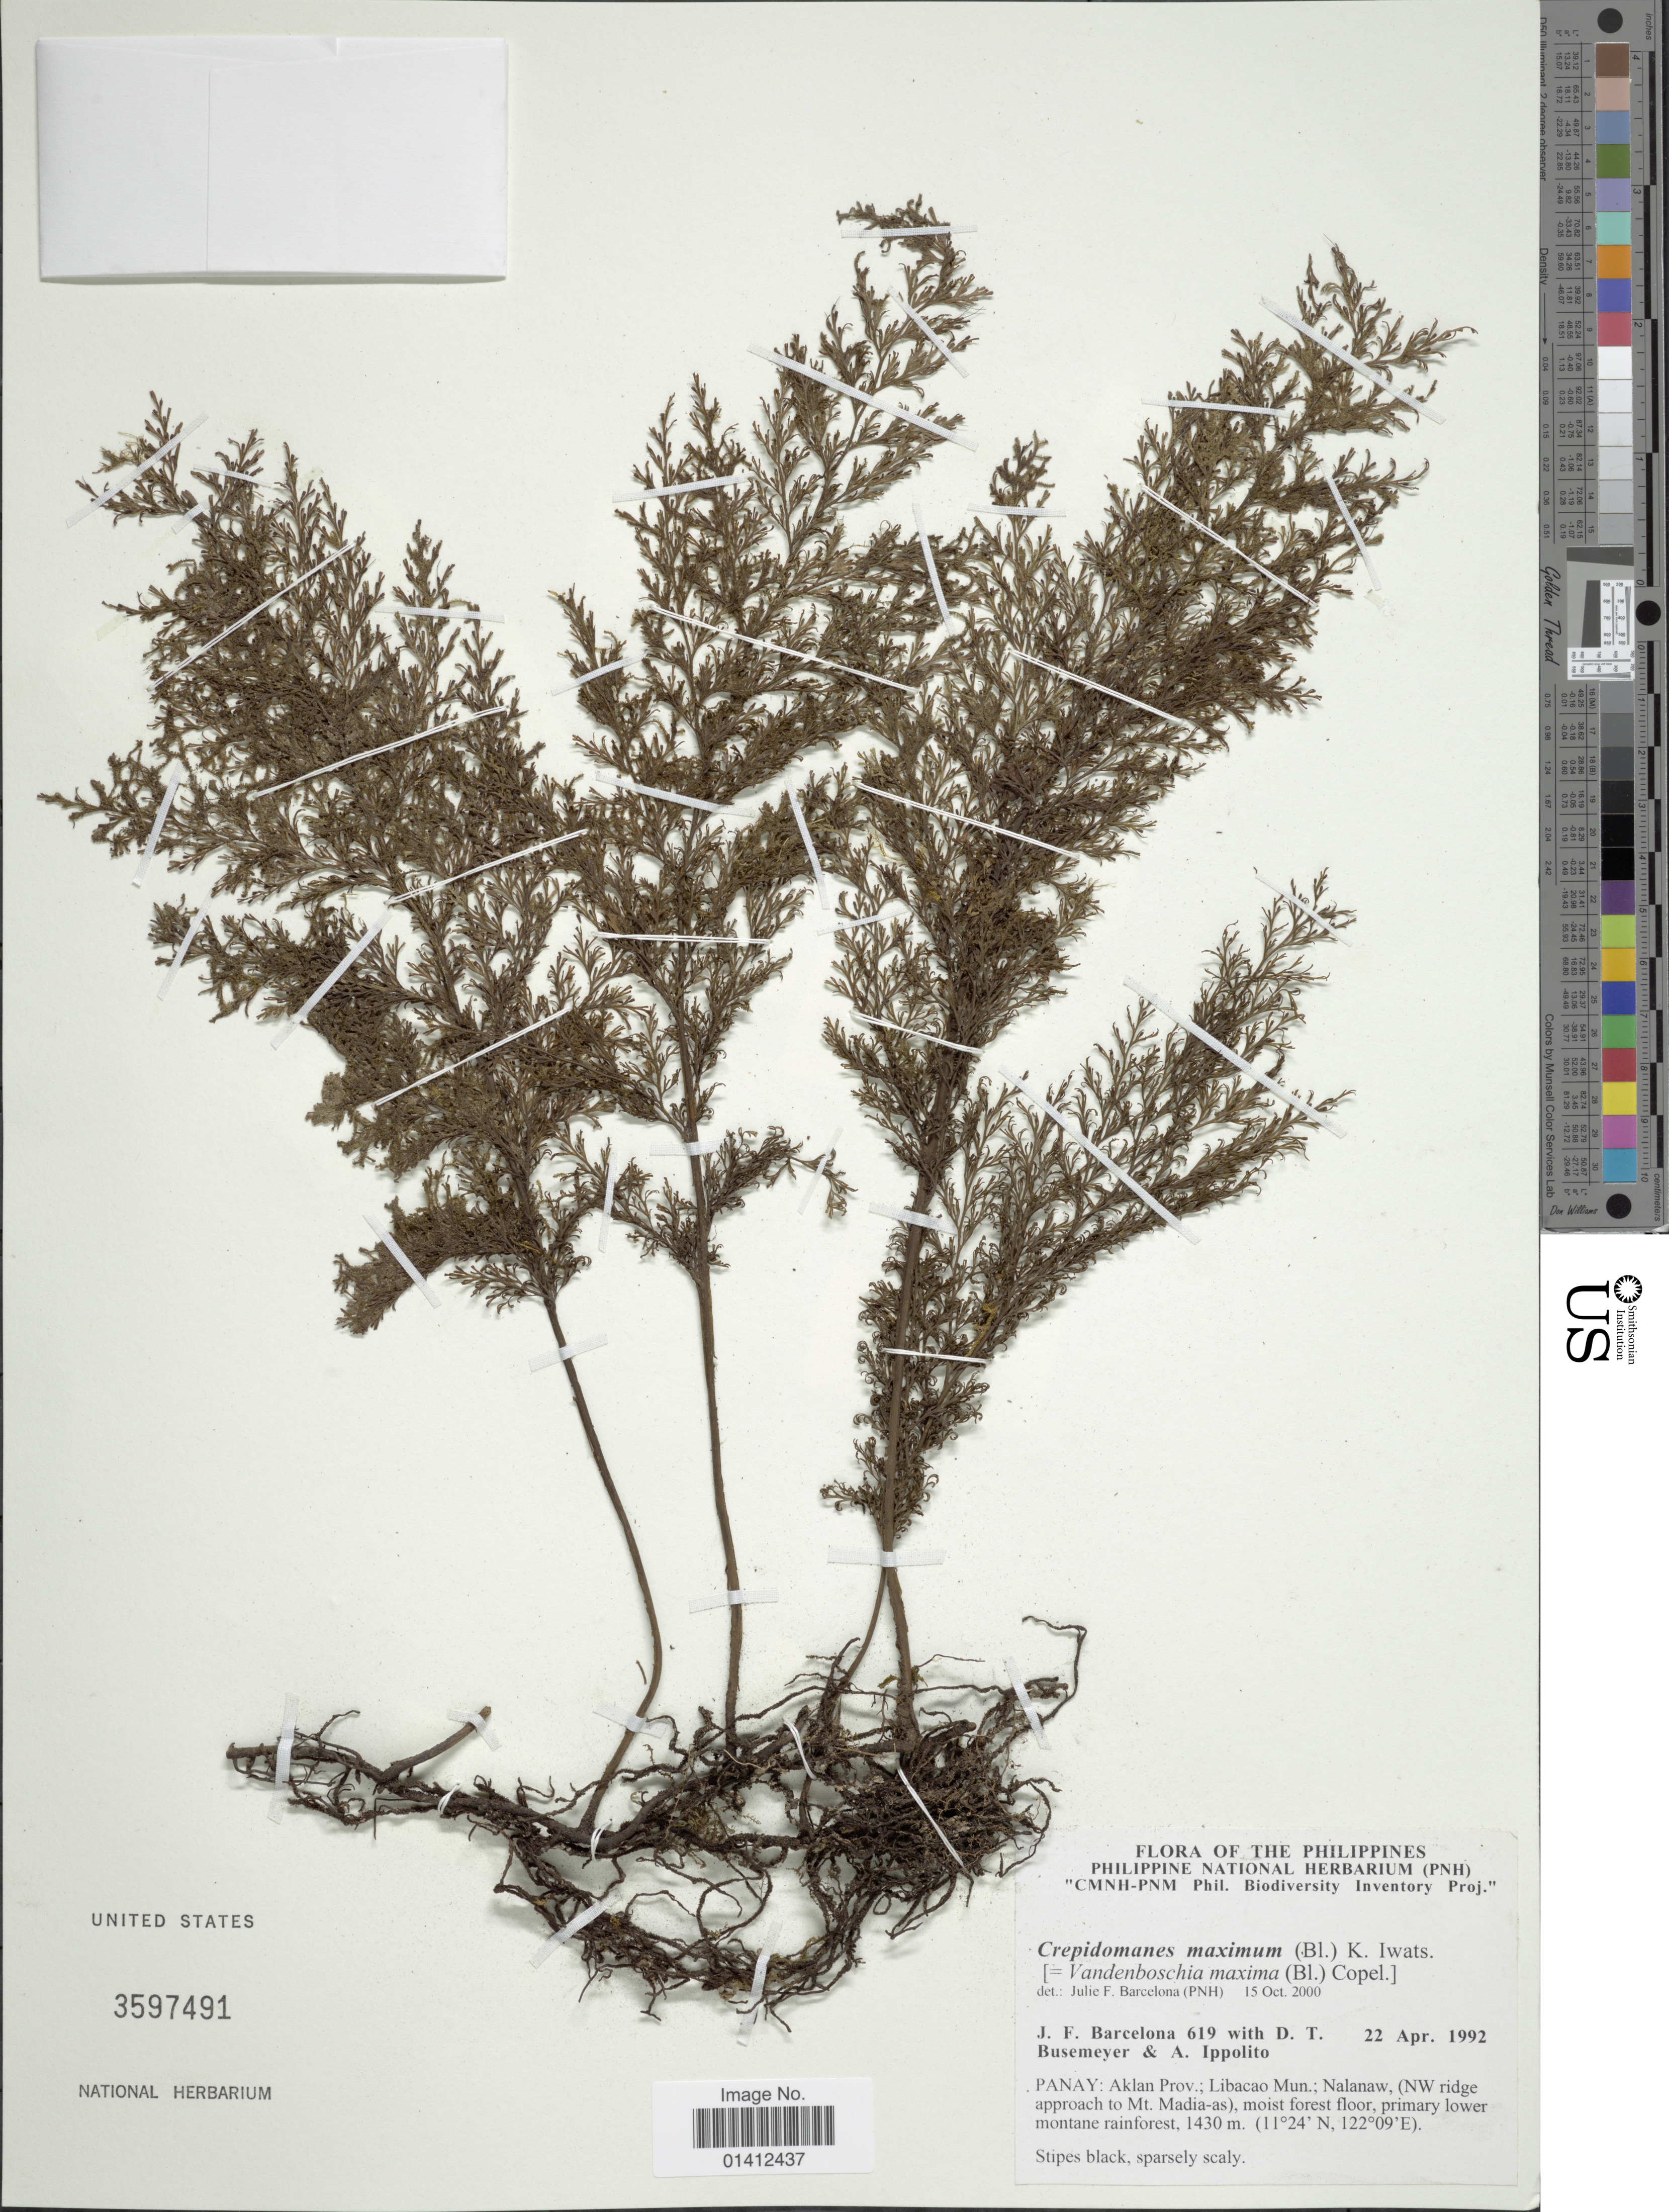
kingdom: Plantae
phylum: Tracheophyta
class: Polypodiopsida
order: Hymenophyllales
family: Hymenophyllaceae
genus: Vandenboschia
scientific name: Vandenboschia maxima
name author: (Blume) Copel.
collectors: J. F. Barcelona, D. Busemeyer & A. Ippolito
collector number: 619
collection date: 1992-04-22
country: Philippines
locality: Panay: Aklan Prov; Libacao Mun; Nalanaw, (NW ridge approach to Mt Madia-as)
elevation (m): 1430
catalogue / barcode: US 3597491